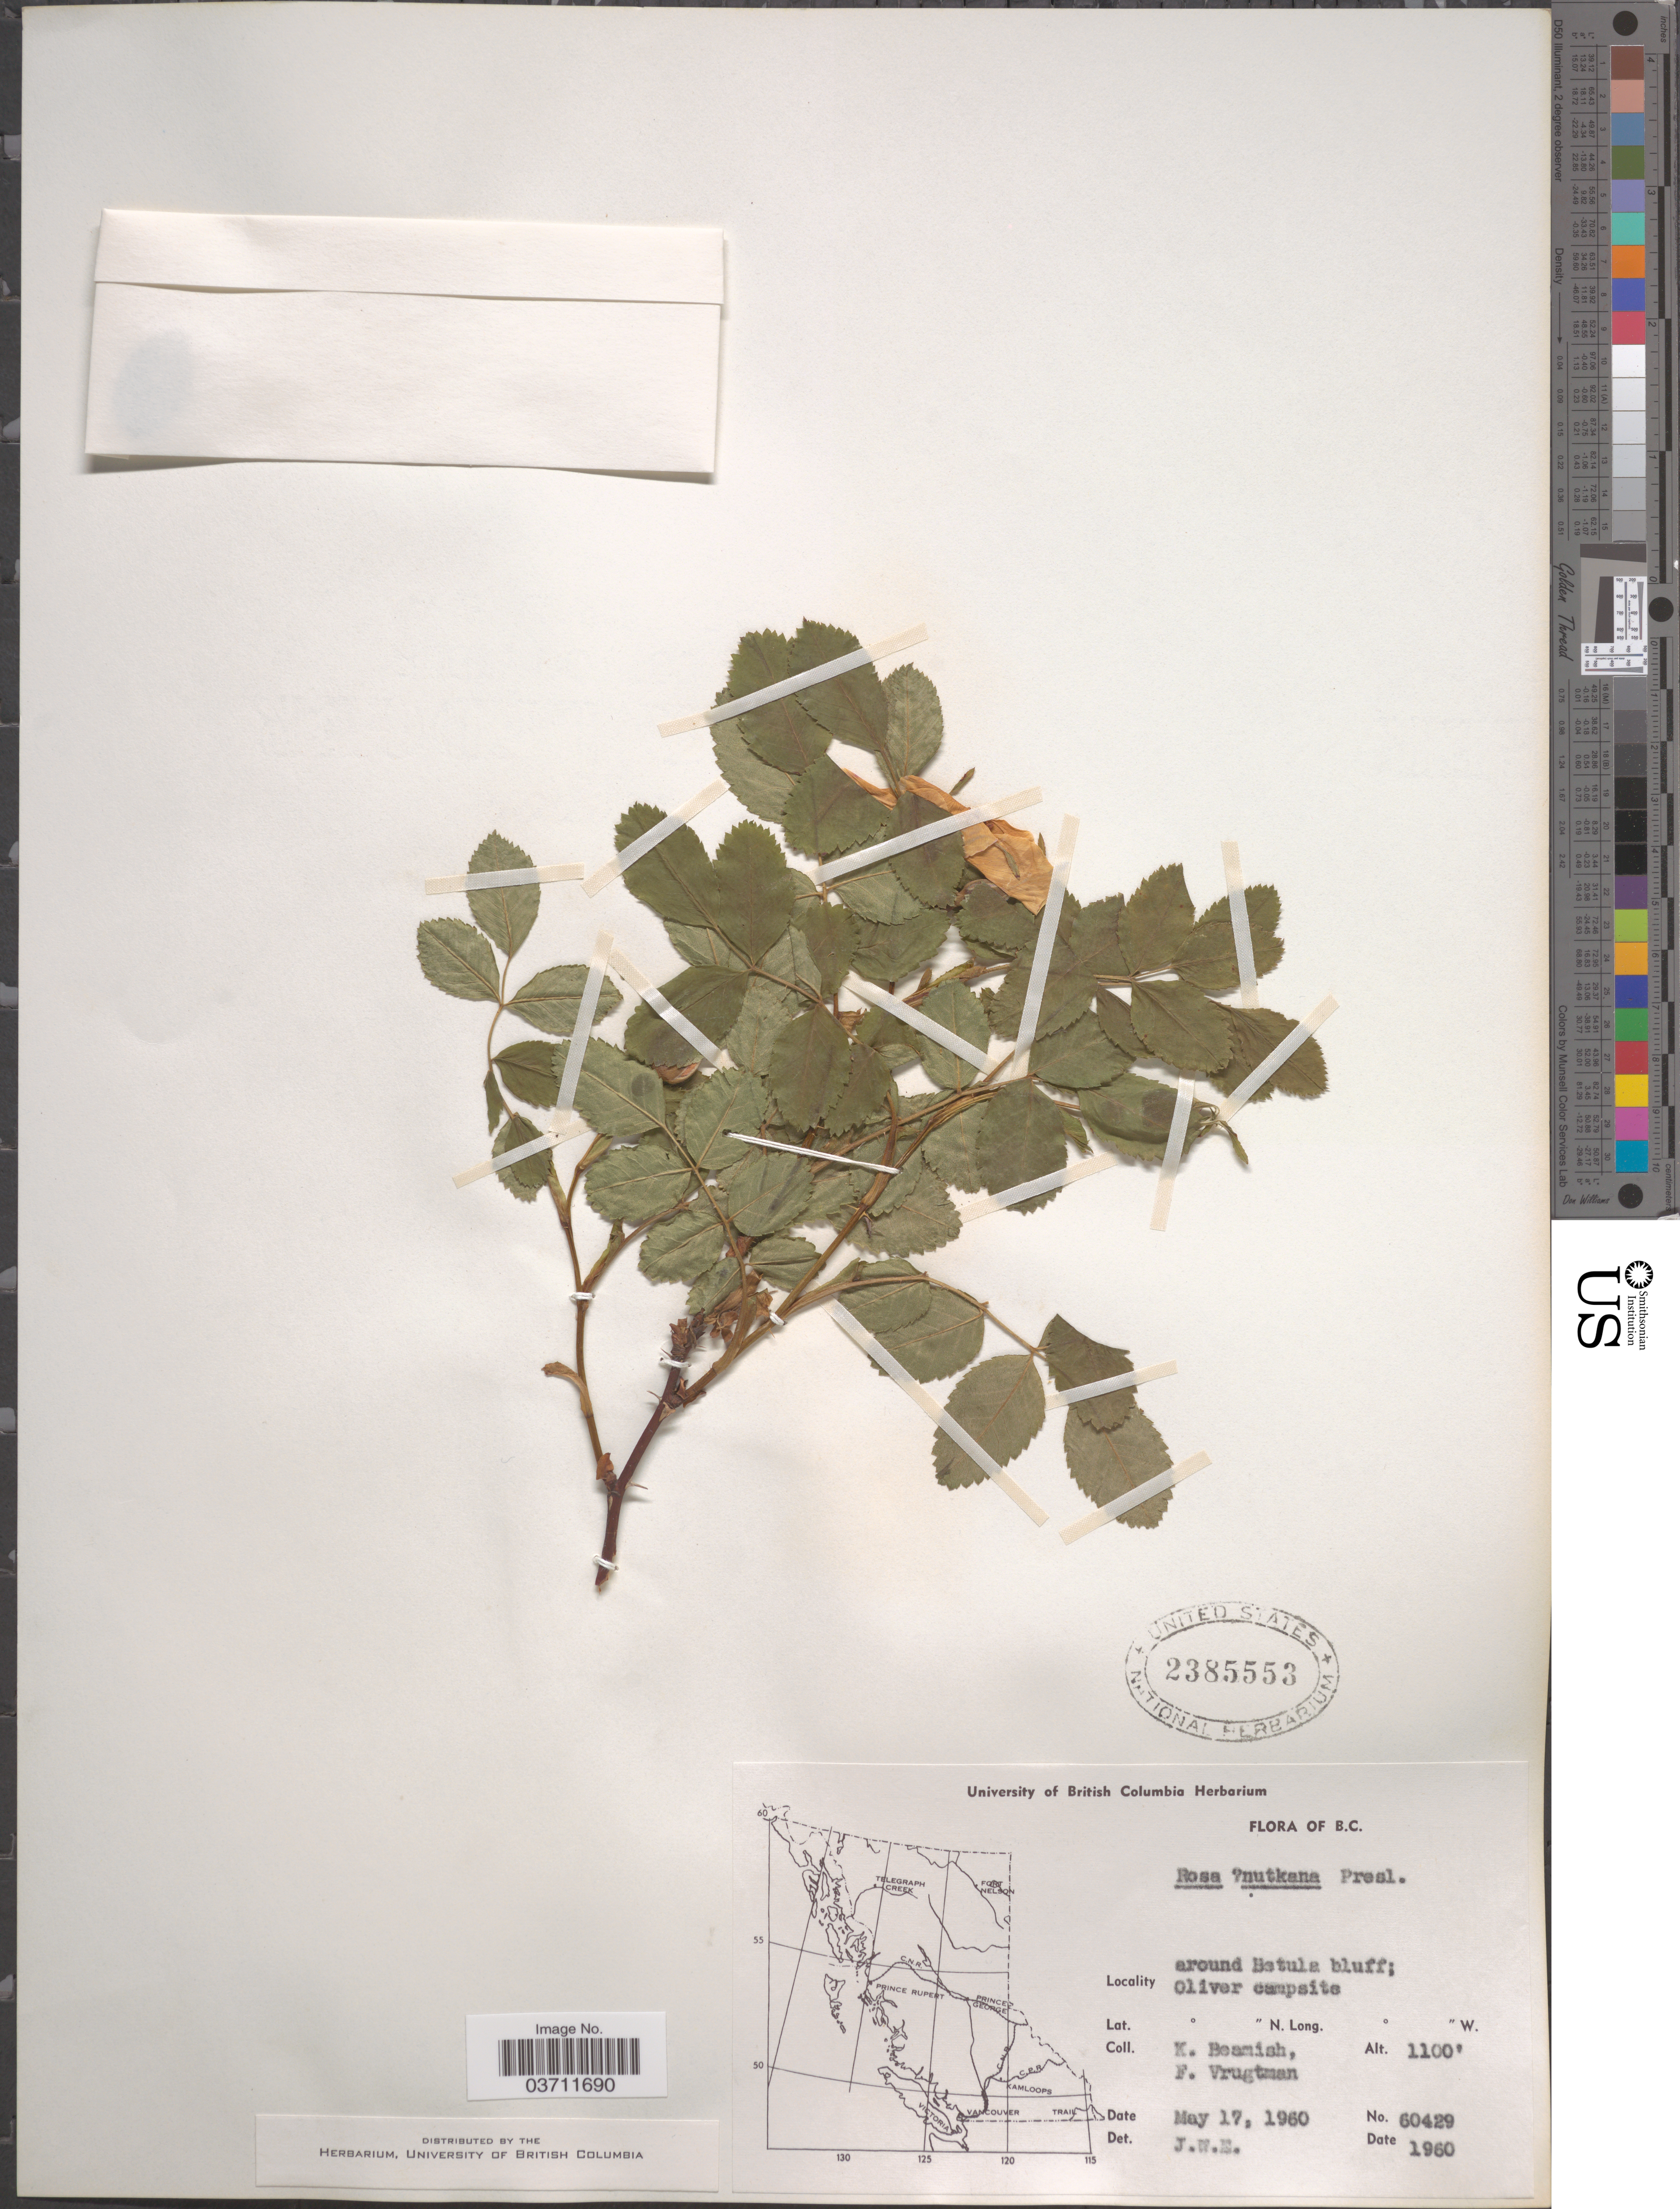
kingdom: Plantae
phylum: Tracheophyta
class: Magnoliopsida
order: Rosales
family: Rosaceae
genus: Rosa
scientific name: Rosa nutkana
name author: C. Presl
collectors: K. Beamish & F. Vrugtman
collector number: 60429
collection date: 1960-05-17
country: Canada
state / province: British Columbia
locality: Around Hetula bluff; Oliver campsite.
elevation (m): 335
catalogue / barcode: US 2385553